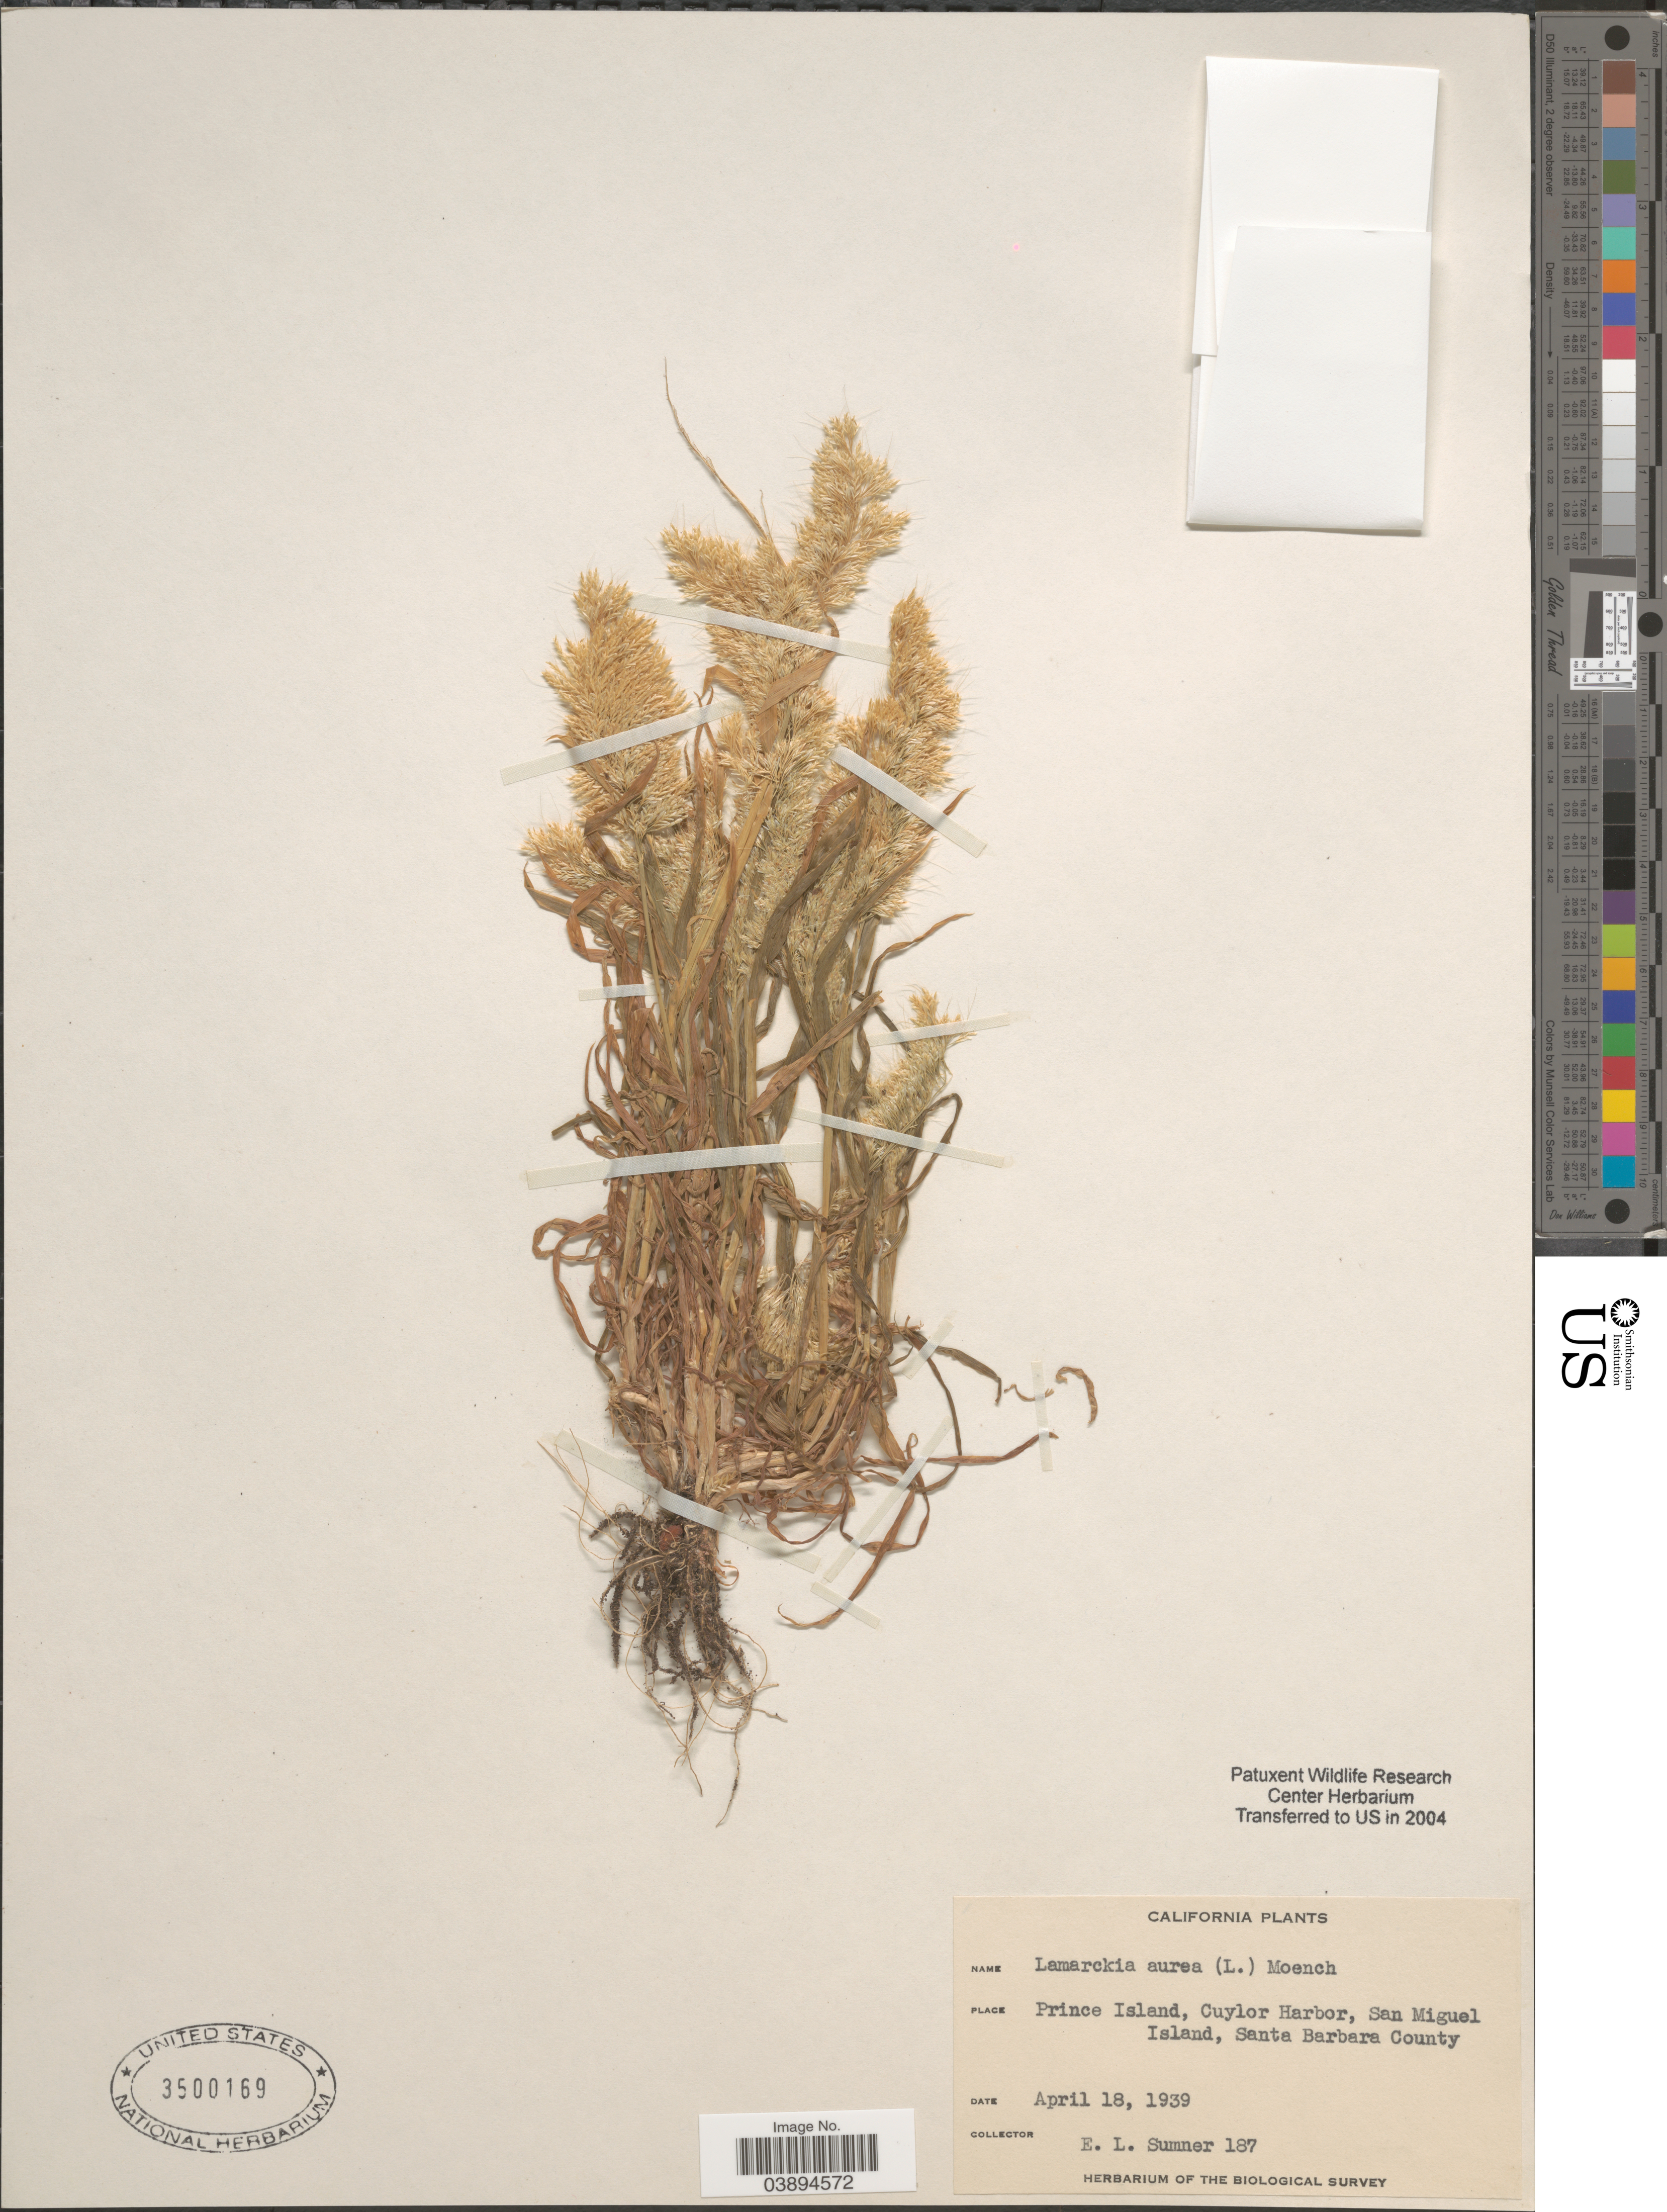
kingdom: Plantae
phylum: Tracheophyta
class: Liliopsida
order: Poales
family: Poaceae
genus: Lamarckia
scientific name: Lamarckia aurea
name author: (L.) Moench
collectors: E. Sumner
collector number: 187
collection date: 1939-04-18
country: United States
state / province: California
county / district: Santa Barbara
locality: Prince Island, Cuylor Harbor, San Miguel Island, Santa Barbara County.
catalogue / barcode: US 3500169